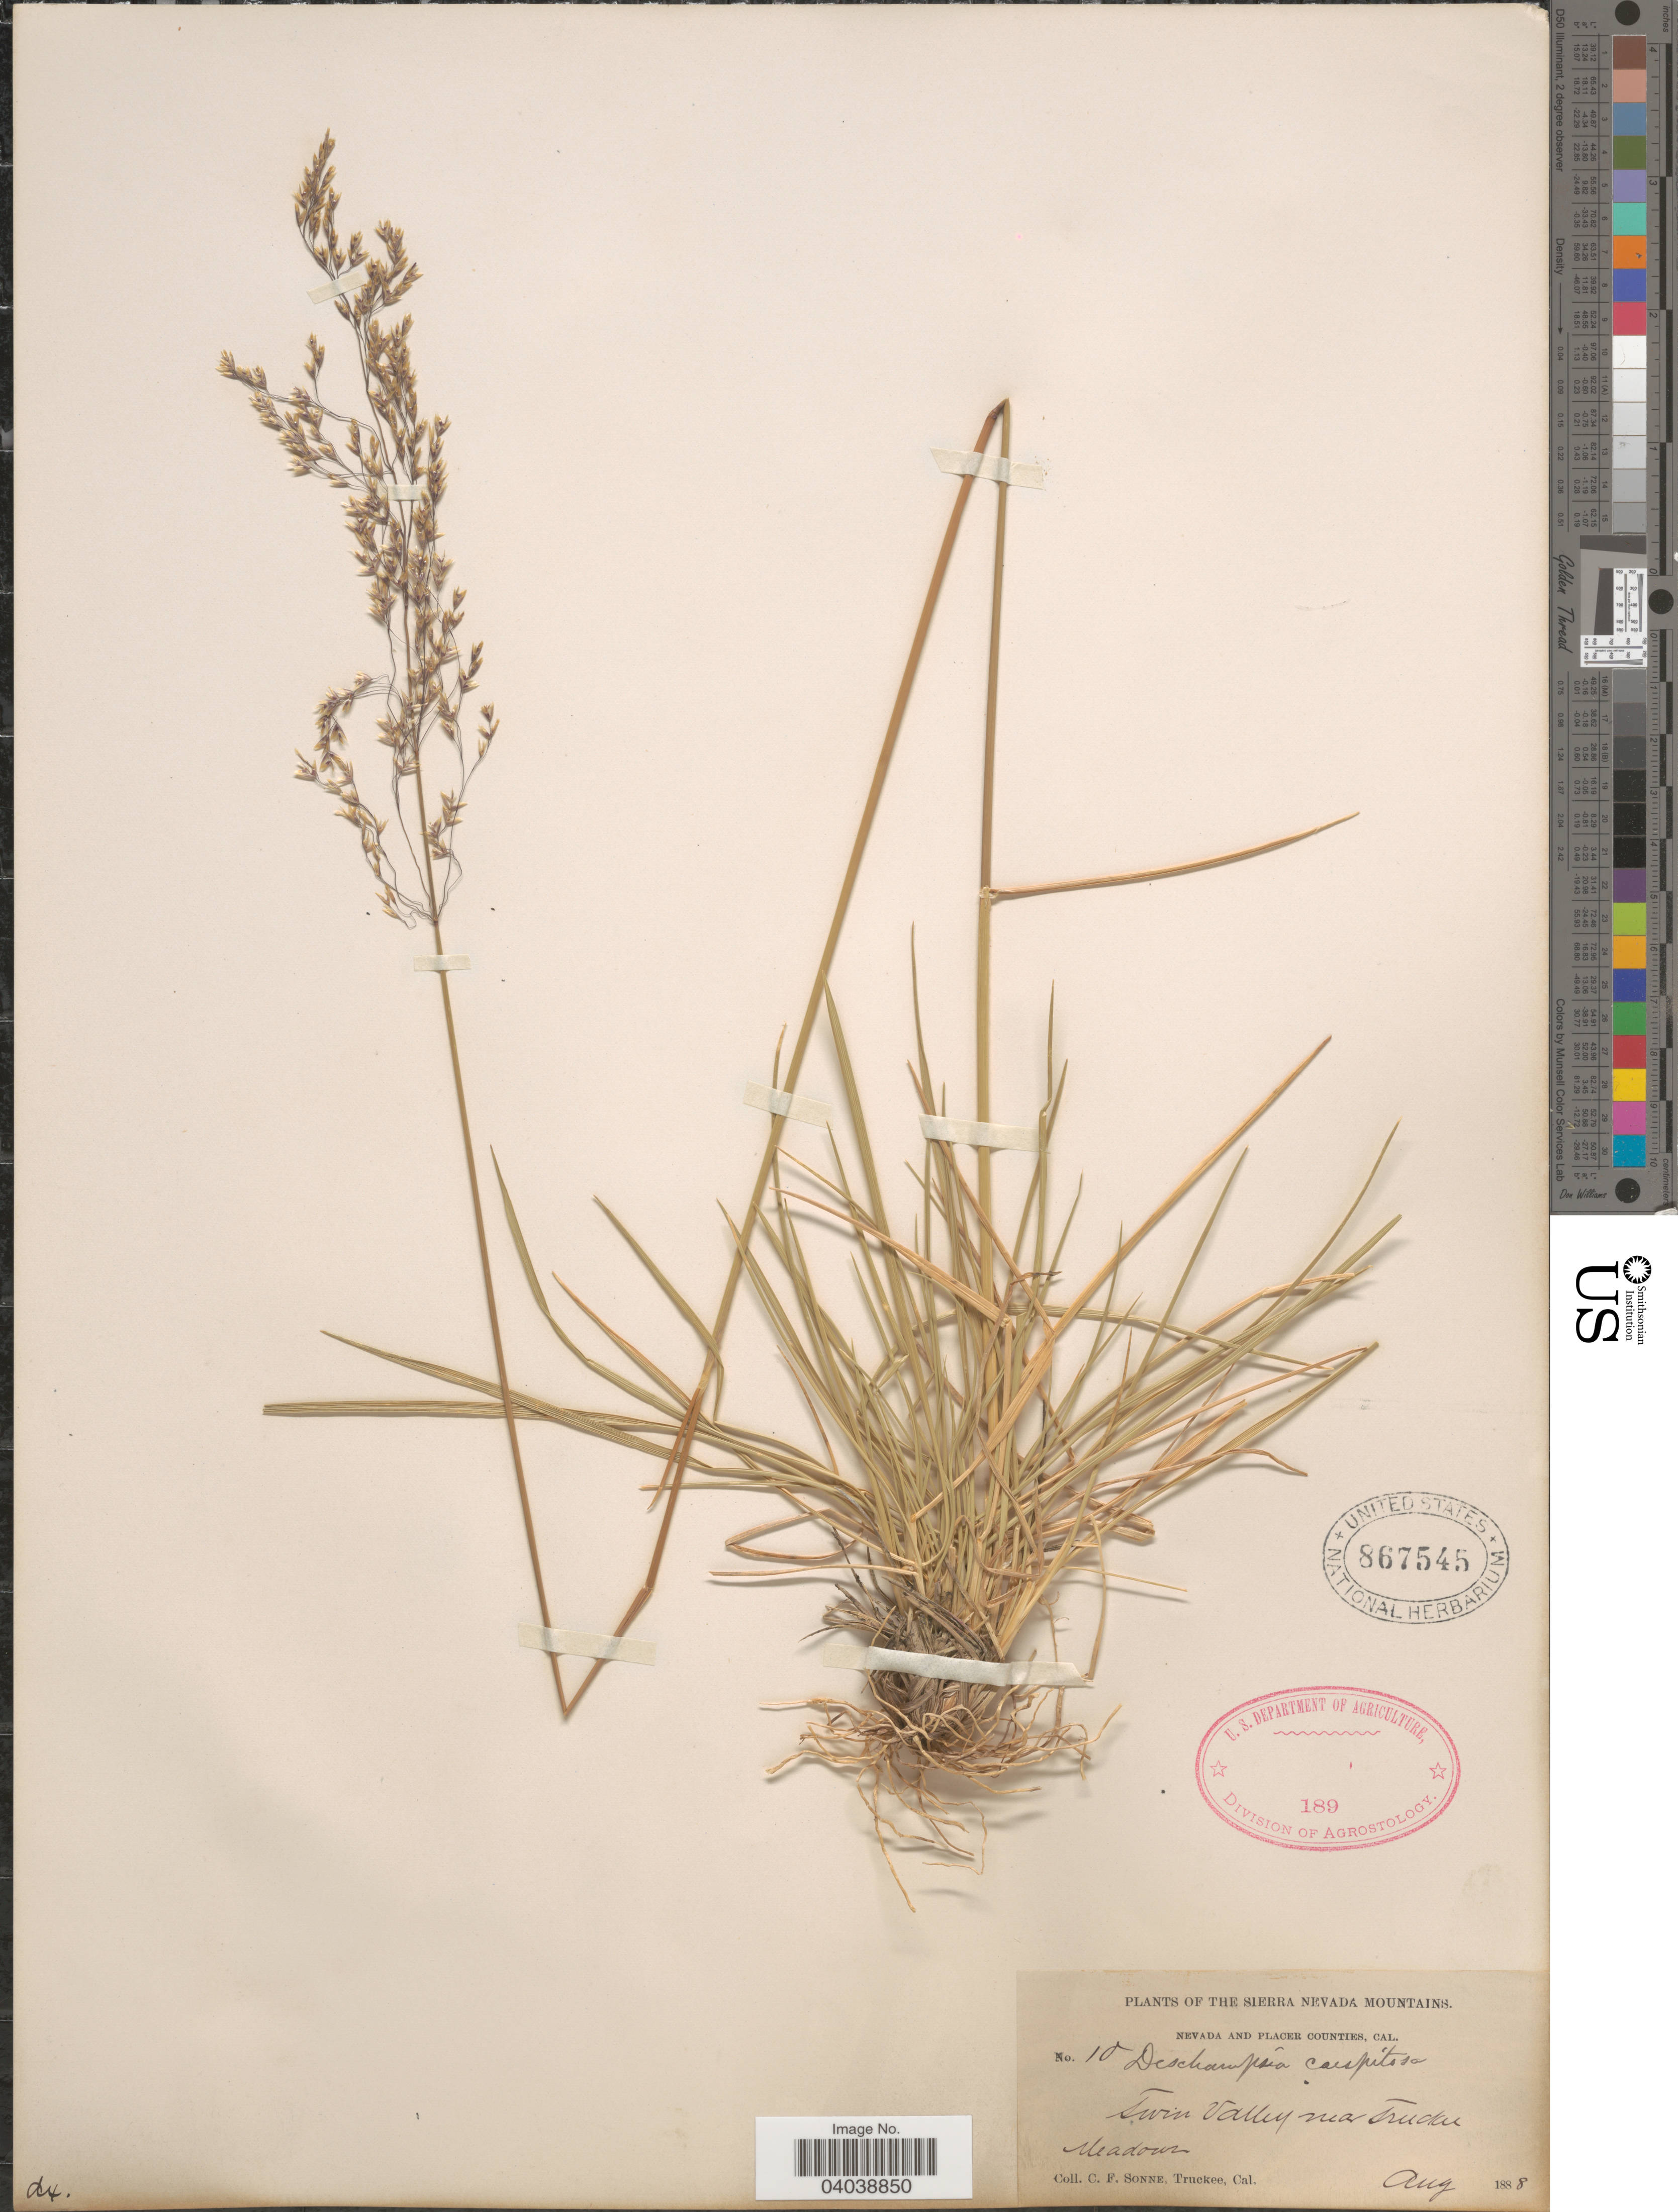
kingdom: Plantae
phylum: Tracheophyta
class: Liliopsida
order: Poales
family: Poaceae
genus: Deschampsia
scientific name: Deschampsia cespitosa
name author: (L.) P. Beauv.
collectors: C. Sonne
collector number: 10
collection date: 1888-08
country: United States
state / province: California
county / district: Placer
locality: The Sierra Nevada Mountains. Nevada and Placer Counties. Twin Valley near Truckee. Meadows.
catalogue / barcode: US 867545